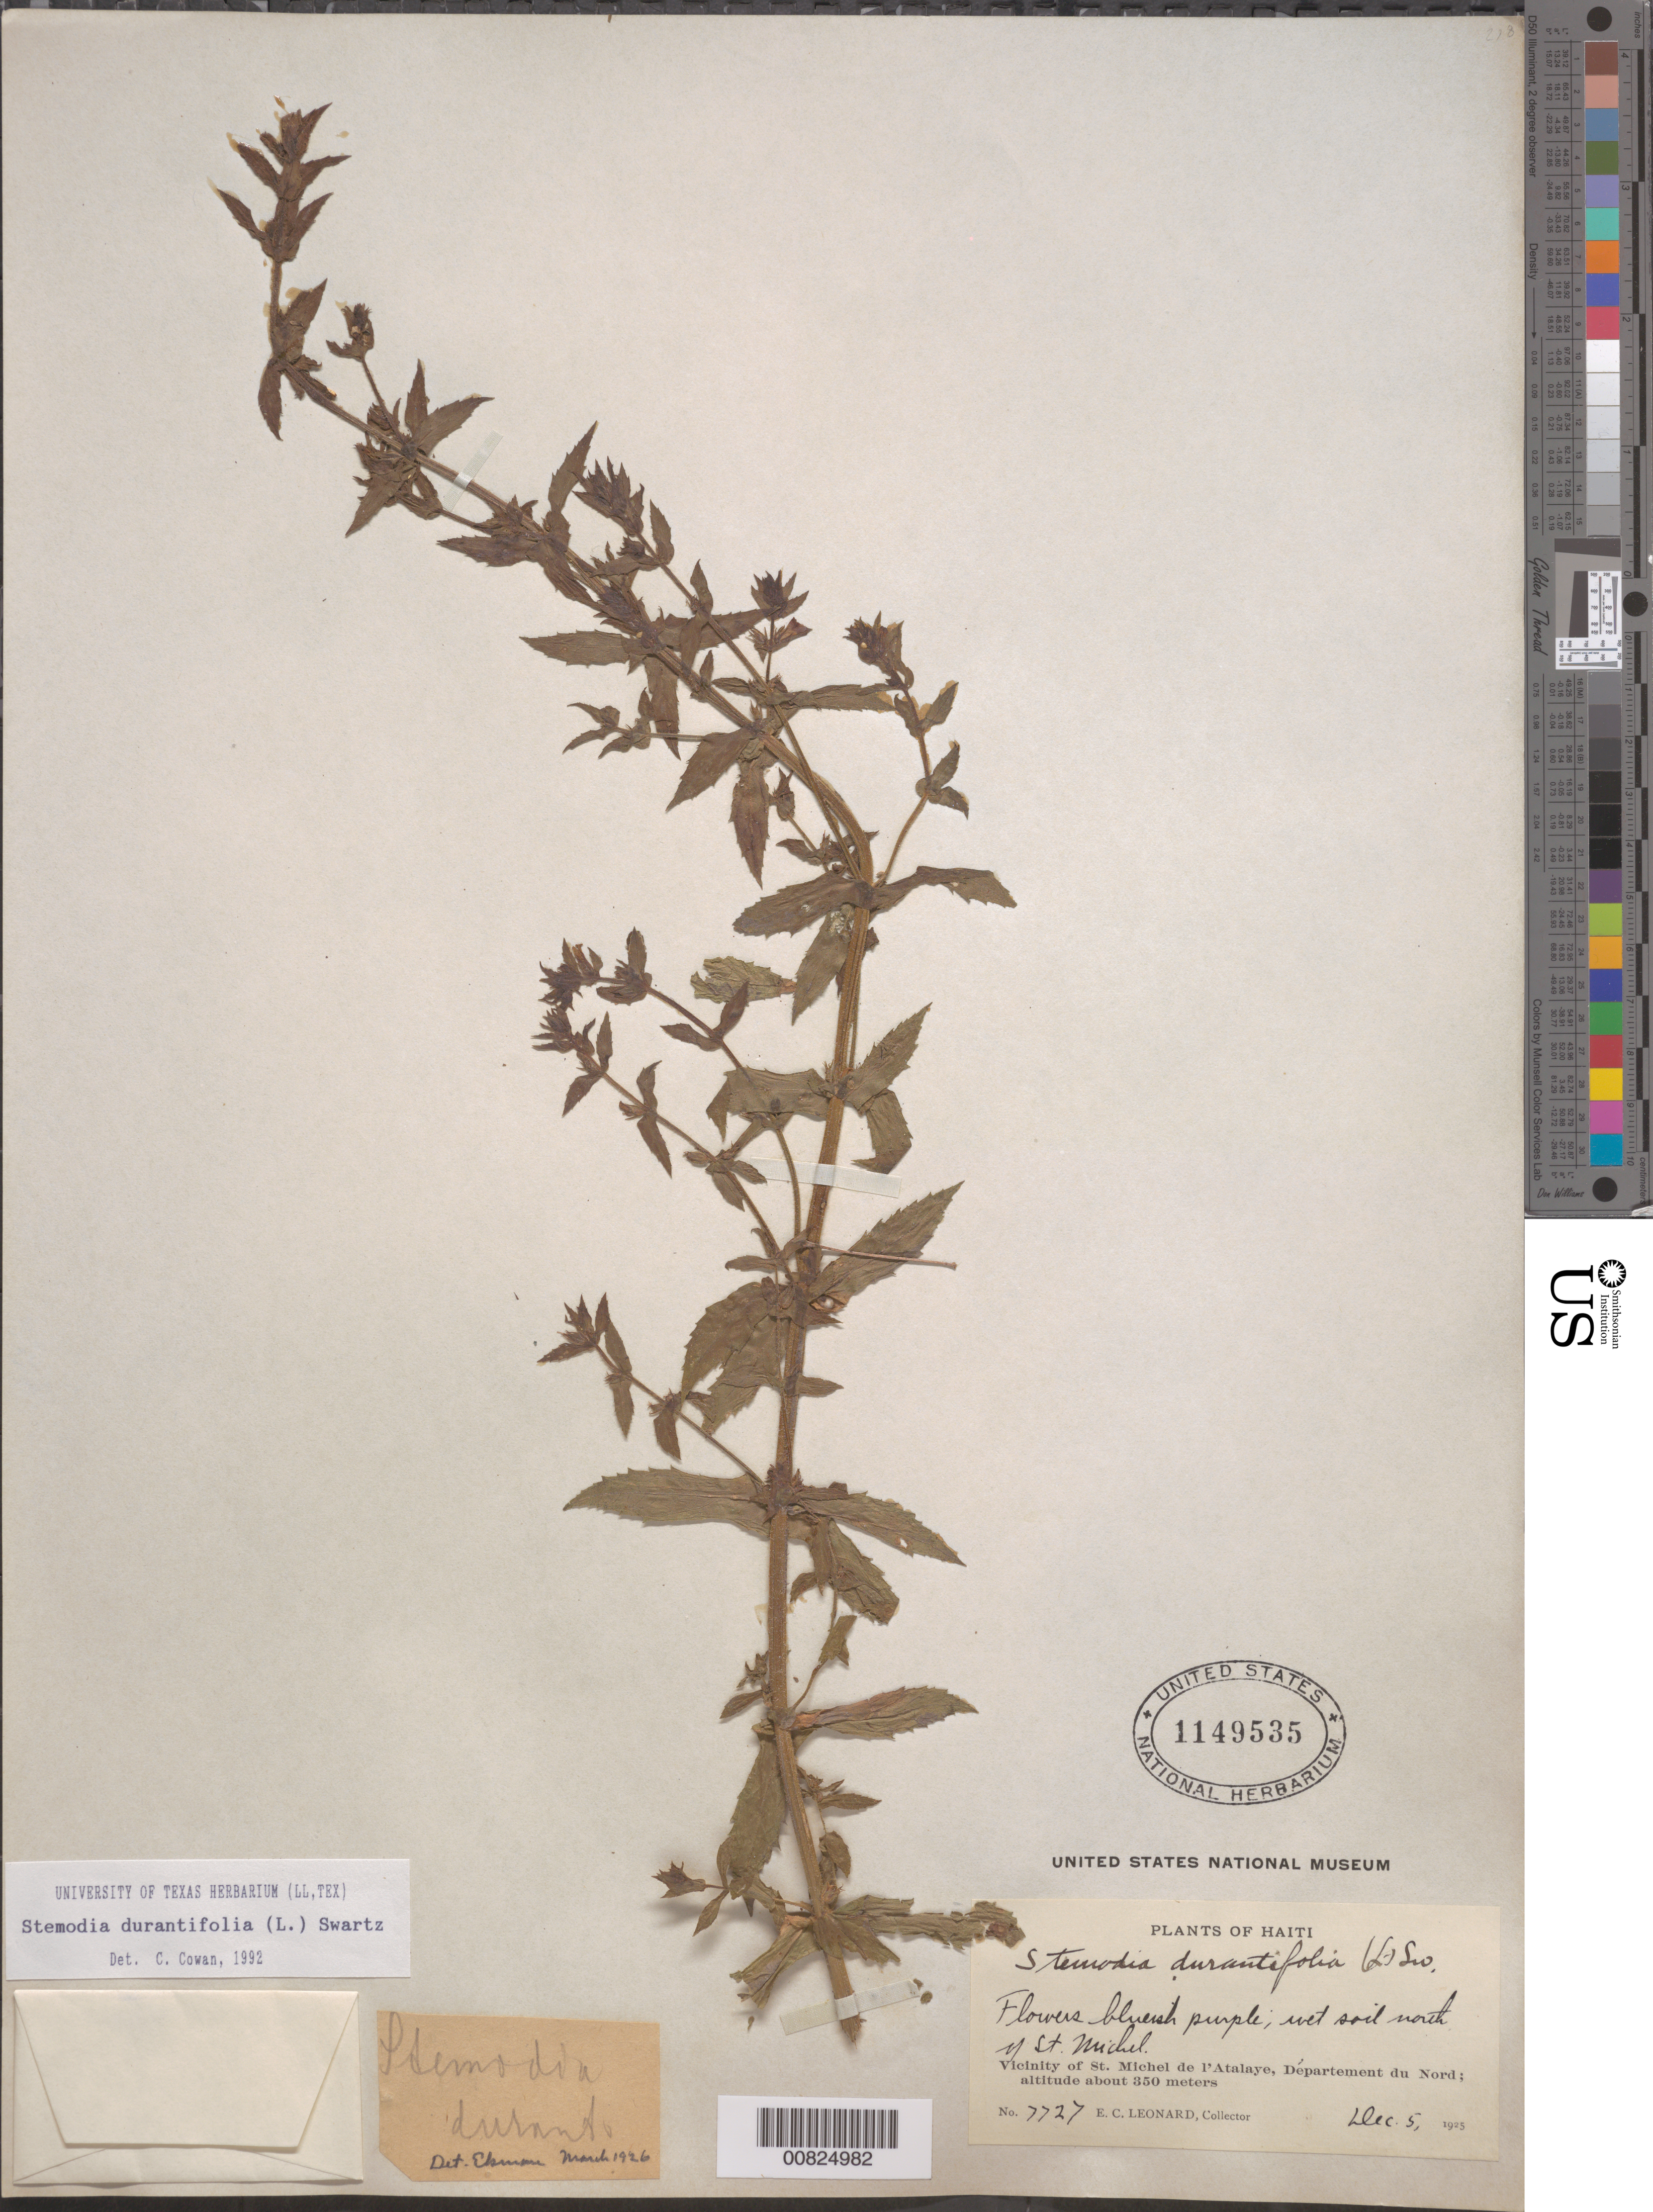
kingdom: Plantae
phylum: Tracheophyta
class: Magnoliopsida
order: Lamiales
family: Plantaginaceae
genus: Stemodia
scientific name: Stemodia durantifolia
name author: (L.) Sw.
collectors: E. C. Leonard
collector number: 7727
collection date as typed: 05 Dec 1925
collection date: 1925-12-05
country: Haiti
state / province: Artibonite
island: Hispaniola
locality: Vicinity of St. Michel de l'Atalaye, N of city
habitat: Wet soil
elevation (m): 350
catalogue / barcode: US 1149535